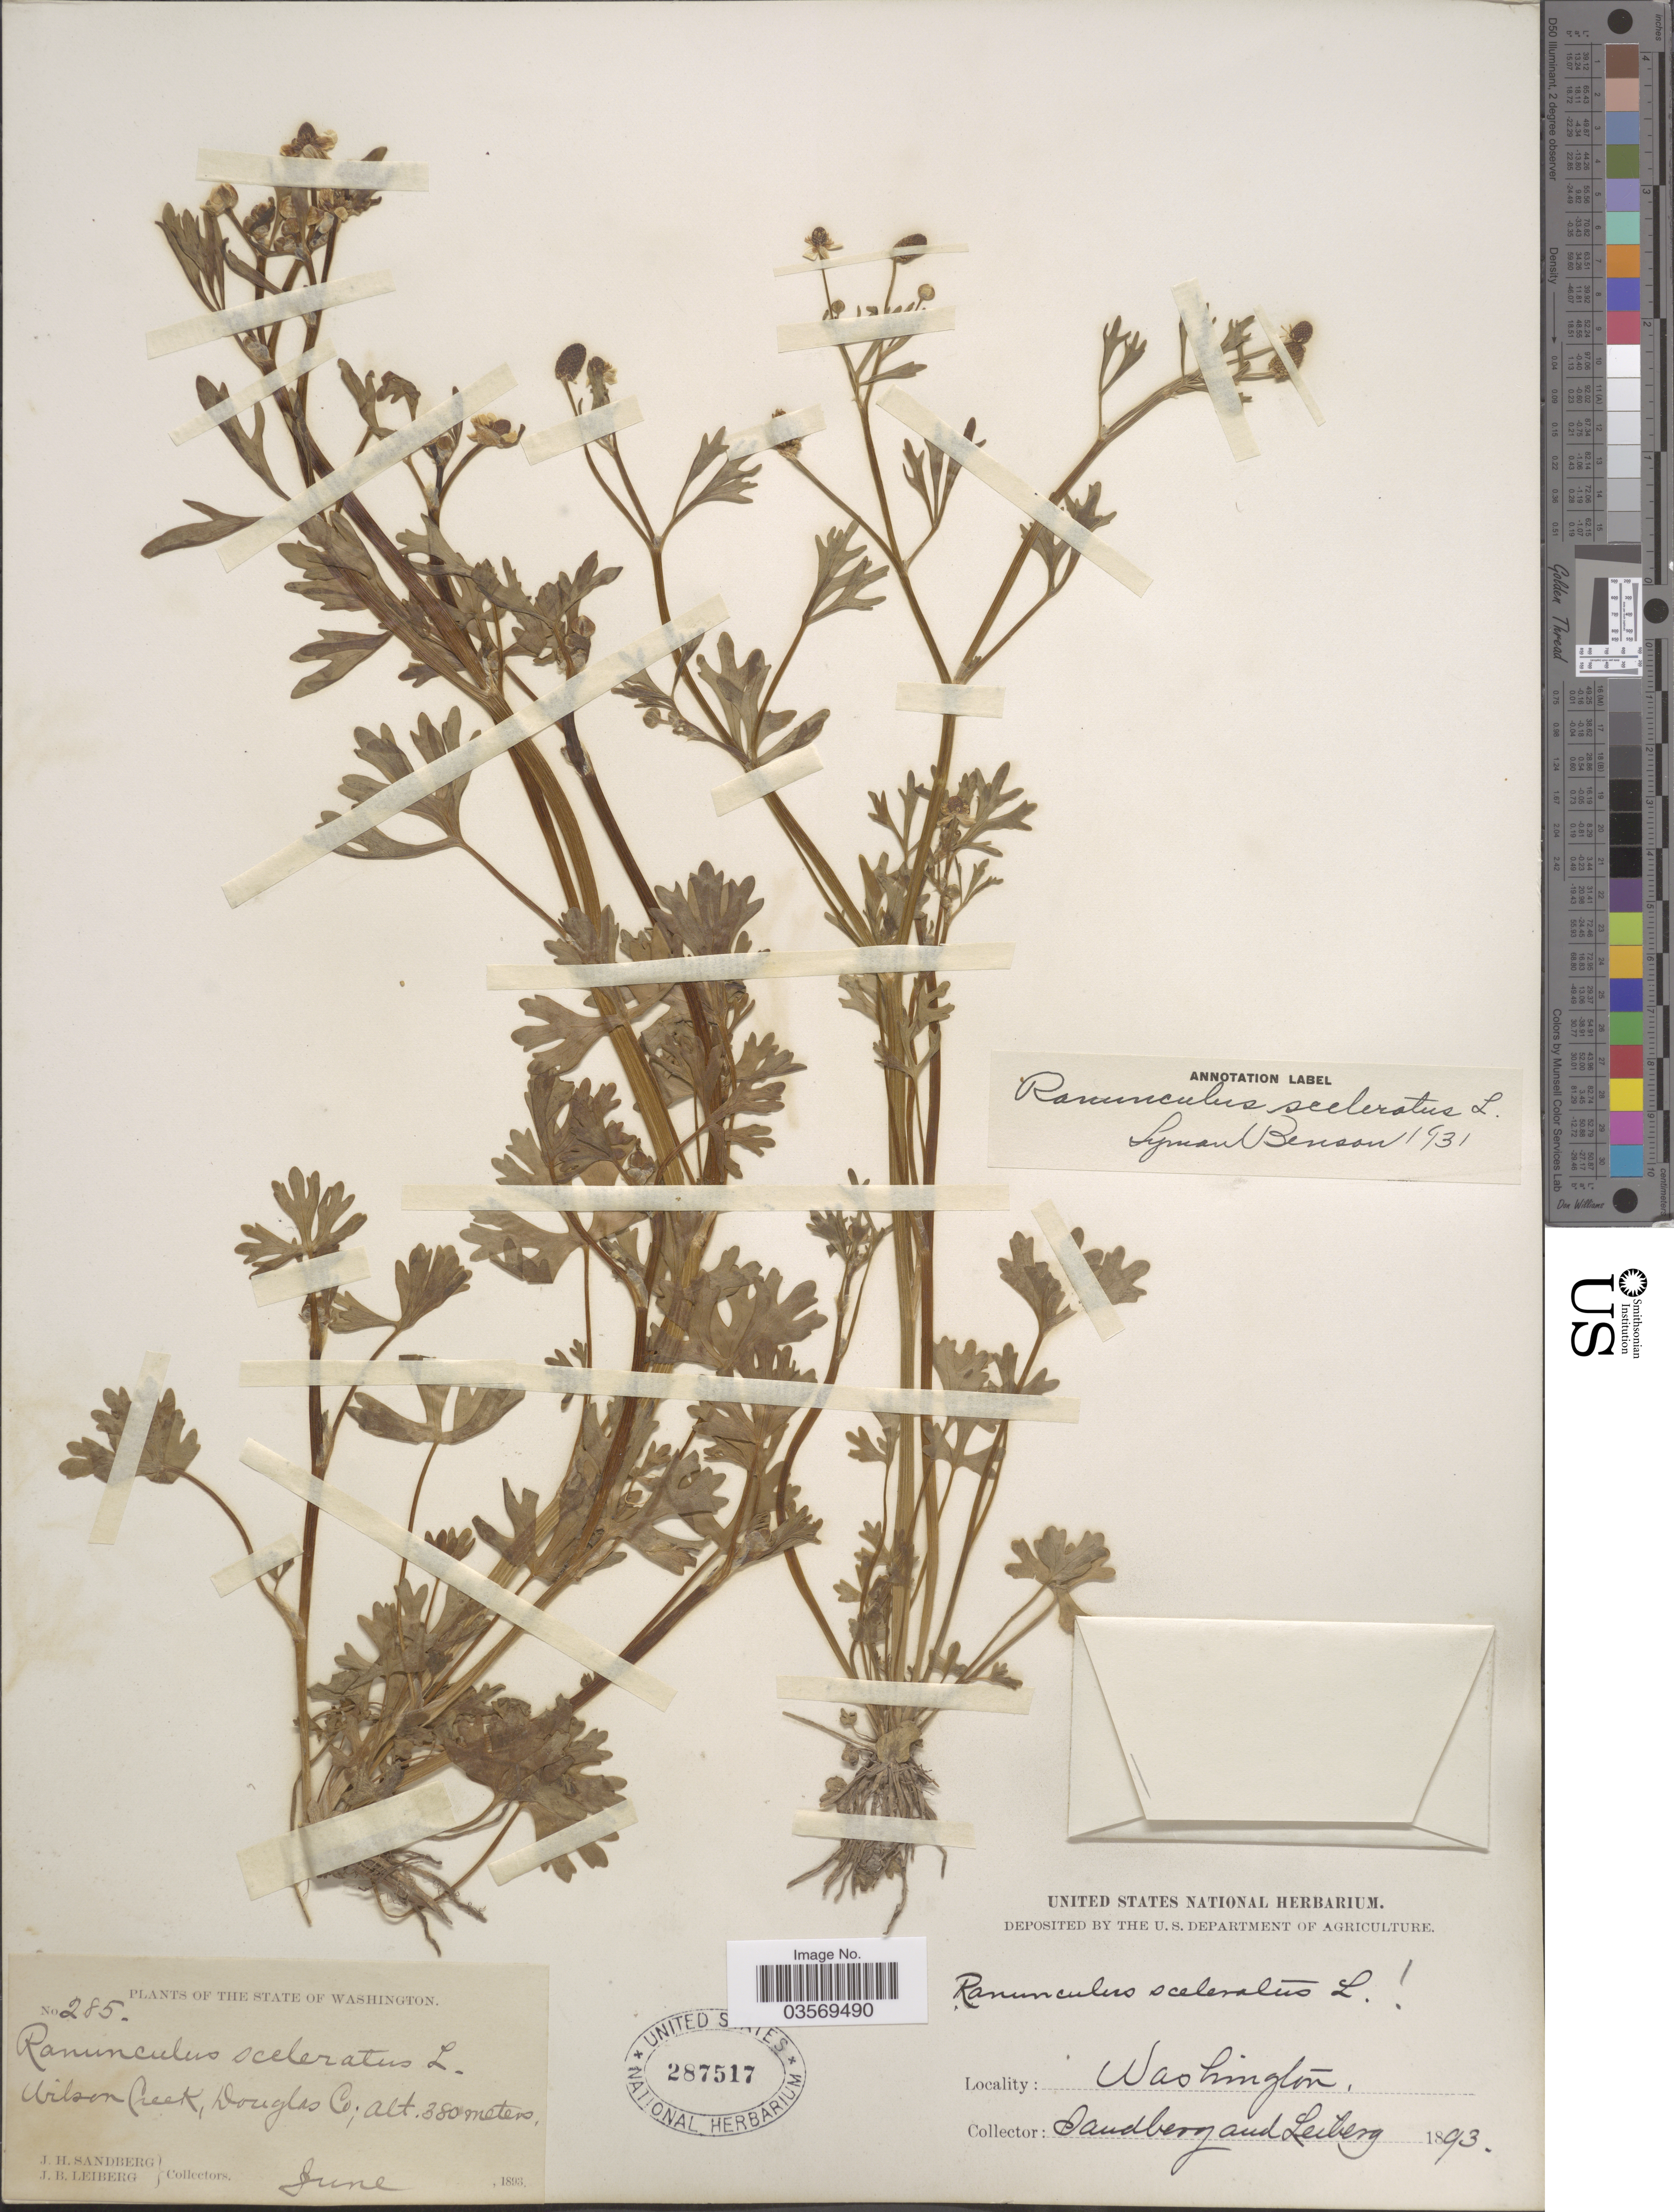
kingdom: Plantae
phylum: Tracheophyta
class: Magnoliopsida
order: Ranunculales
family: Ranunculaceae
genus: Ranunculus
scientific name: Ranunculus sceleratus var. multifidus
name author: Nutt.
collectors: J. H. Sandberg & J. B. Leiberg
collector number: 285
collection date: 1893-06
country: United States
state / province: Washington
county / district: Douglas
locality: Wilson Creek, Douglas Co.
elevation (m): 380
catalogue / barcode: US 287517